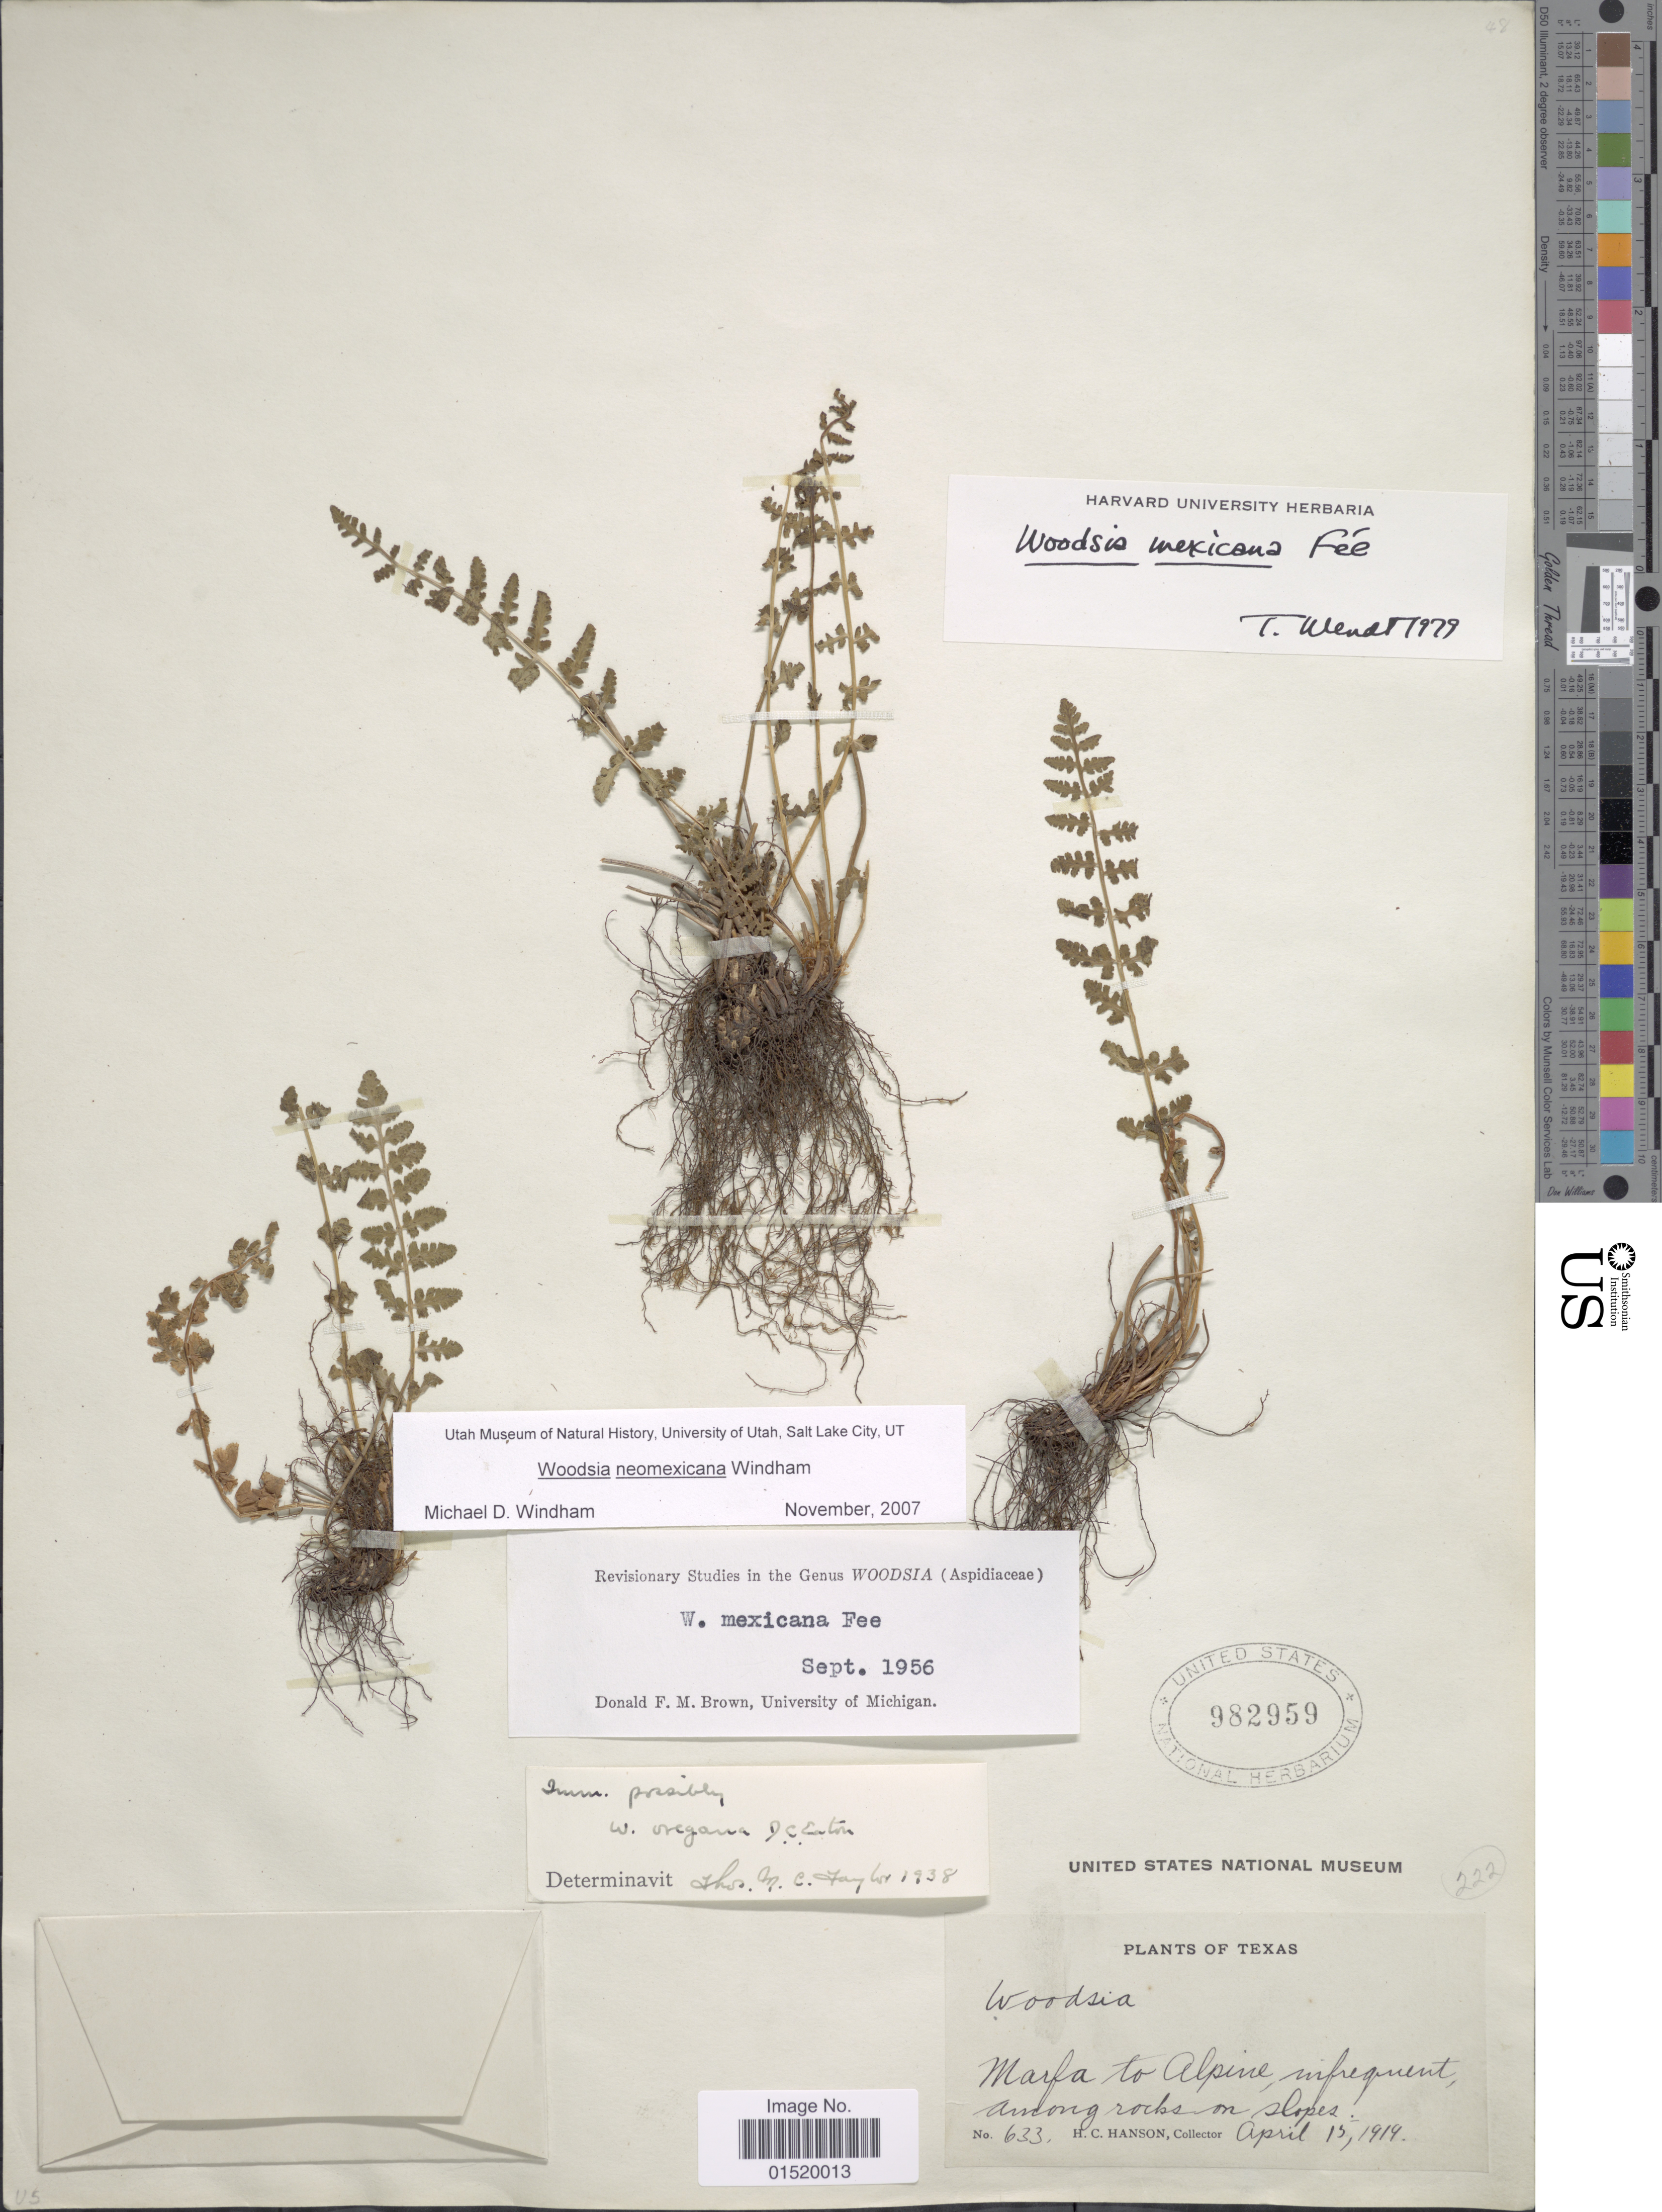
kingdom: Plantae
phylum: Tracheophyta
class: Polypodiopsida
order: Polypodiales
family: Woodsiaceae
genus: Woodsia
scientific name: Woodsia neomexicana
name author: Windham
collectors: H. Hanson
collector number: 633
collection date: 1919-04-15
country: United States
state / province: Texas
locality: Marfa to Alpine, infrequent Among rocks on slopes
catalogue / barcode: US 982959